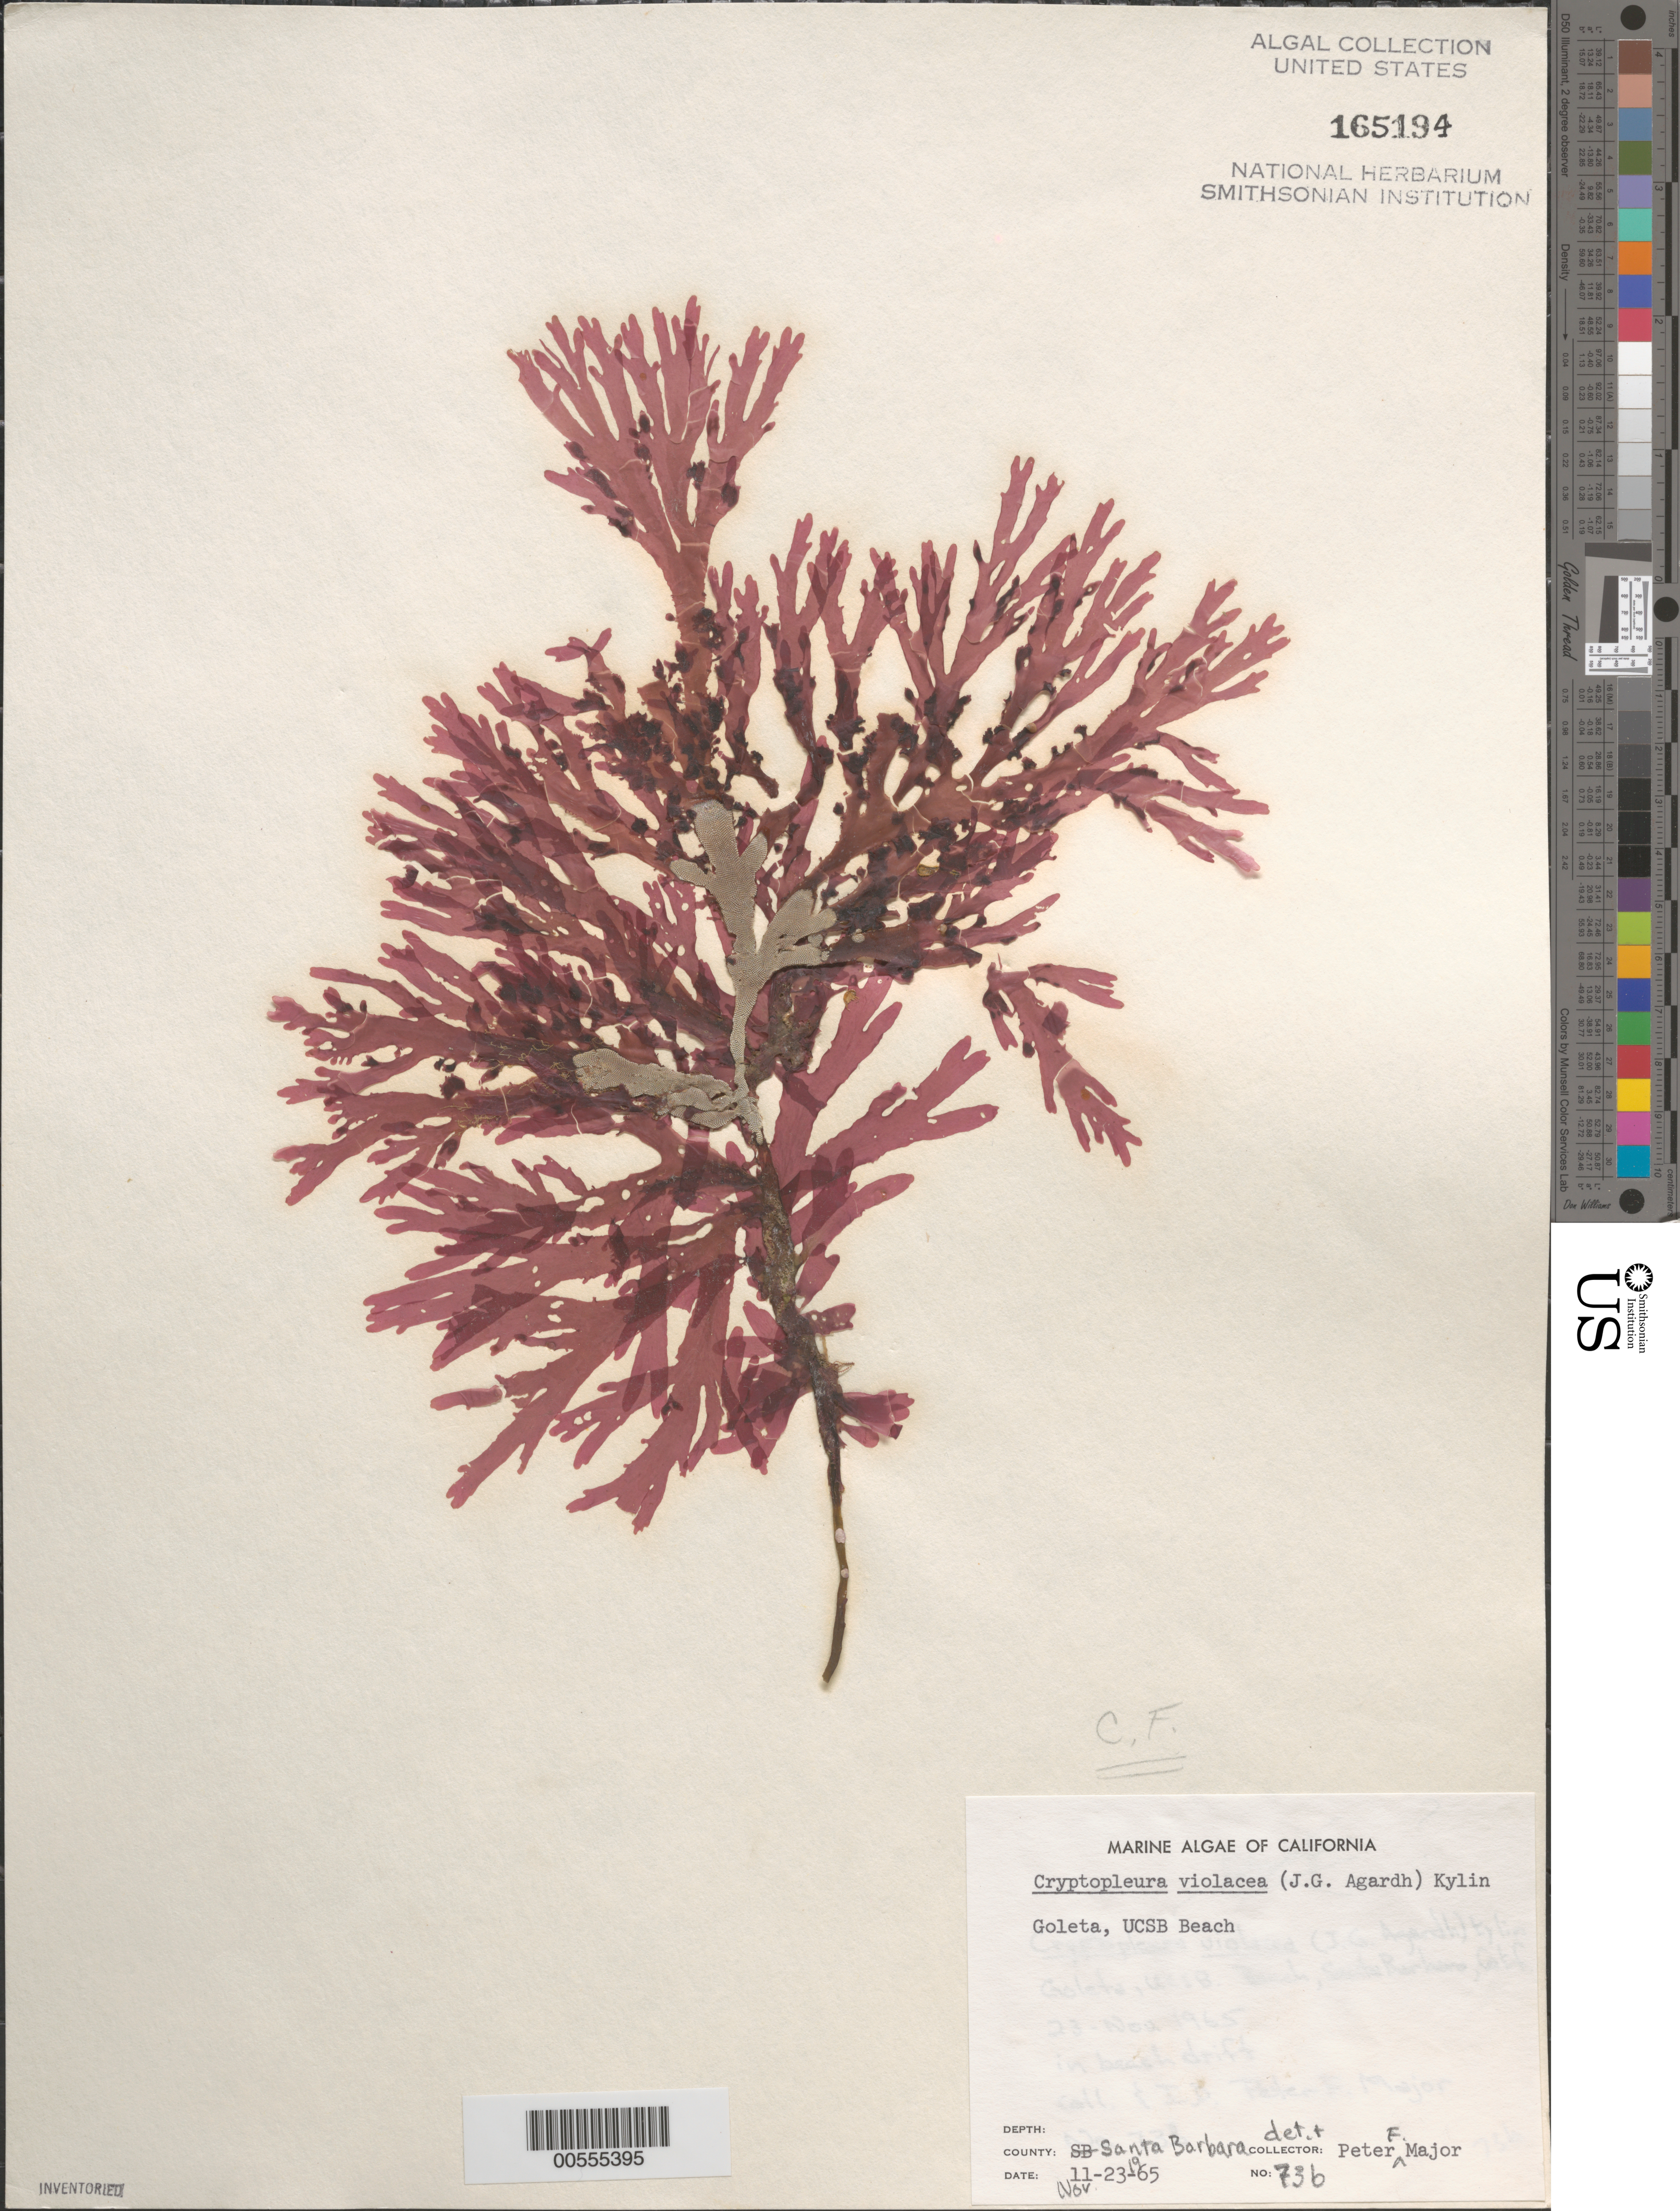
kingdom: Plantae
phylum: Rhodophyta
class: Florideophyceae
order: Ceramiales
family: Delesseriaceae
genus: Cryptopleura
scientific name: Cryptopleura violacea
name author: (J. Ag.) Kylin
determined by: Major, P. F.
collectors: P. Major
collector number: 73b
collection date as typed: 23 Nov 1965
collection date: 1965-11-23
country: United States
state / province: California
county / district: Santa Barbara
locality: Goleta, University of California Santa Barbara, Campus Beach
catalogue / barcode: US 165194